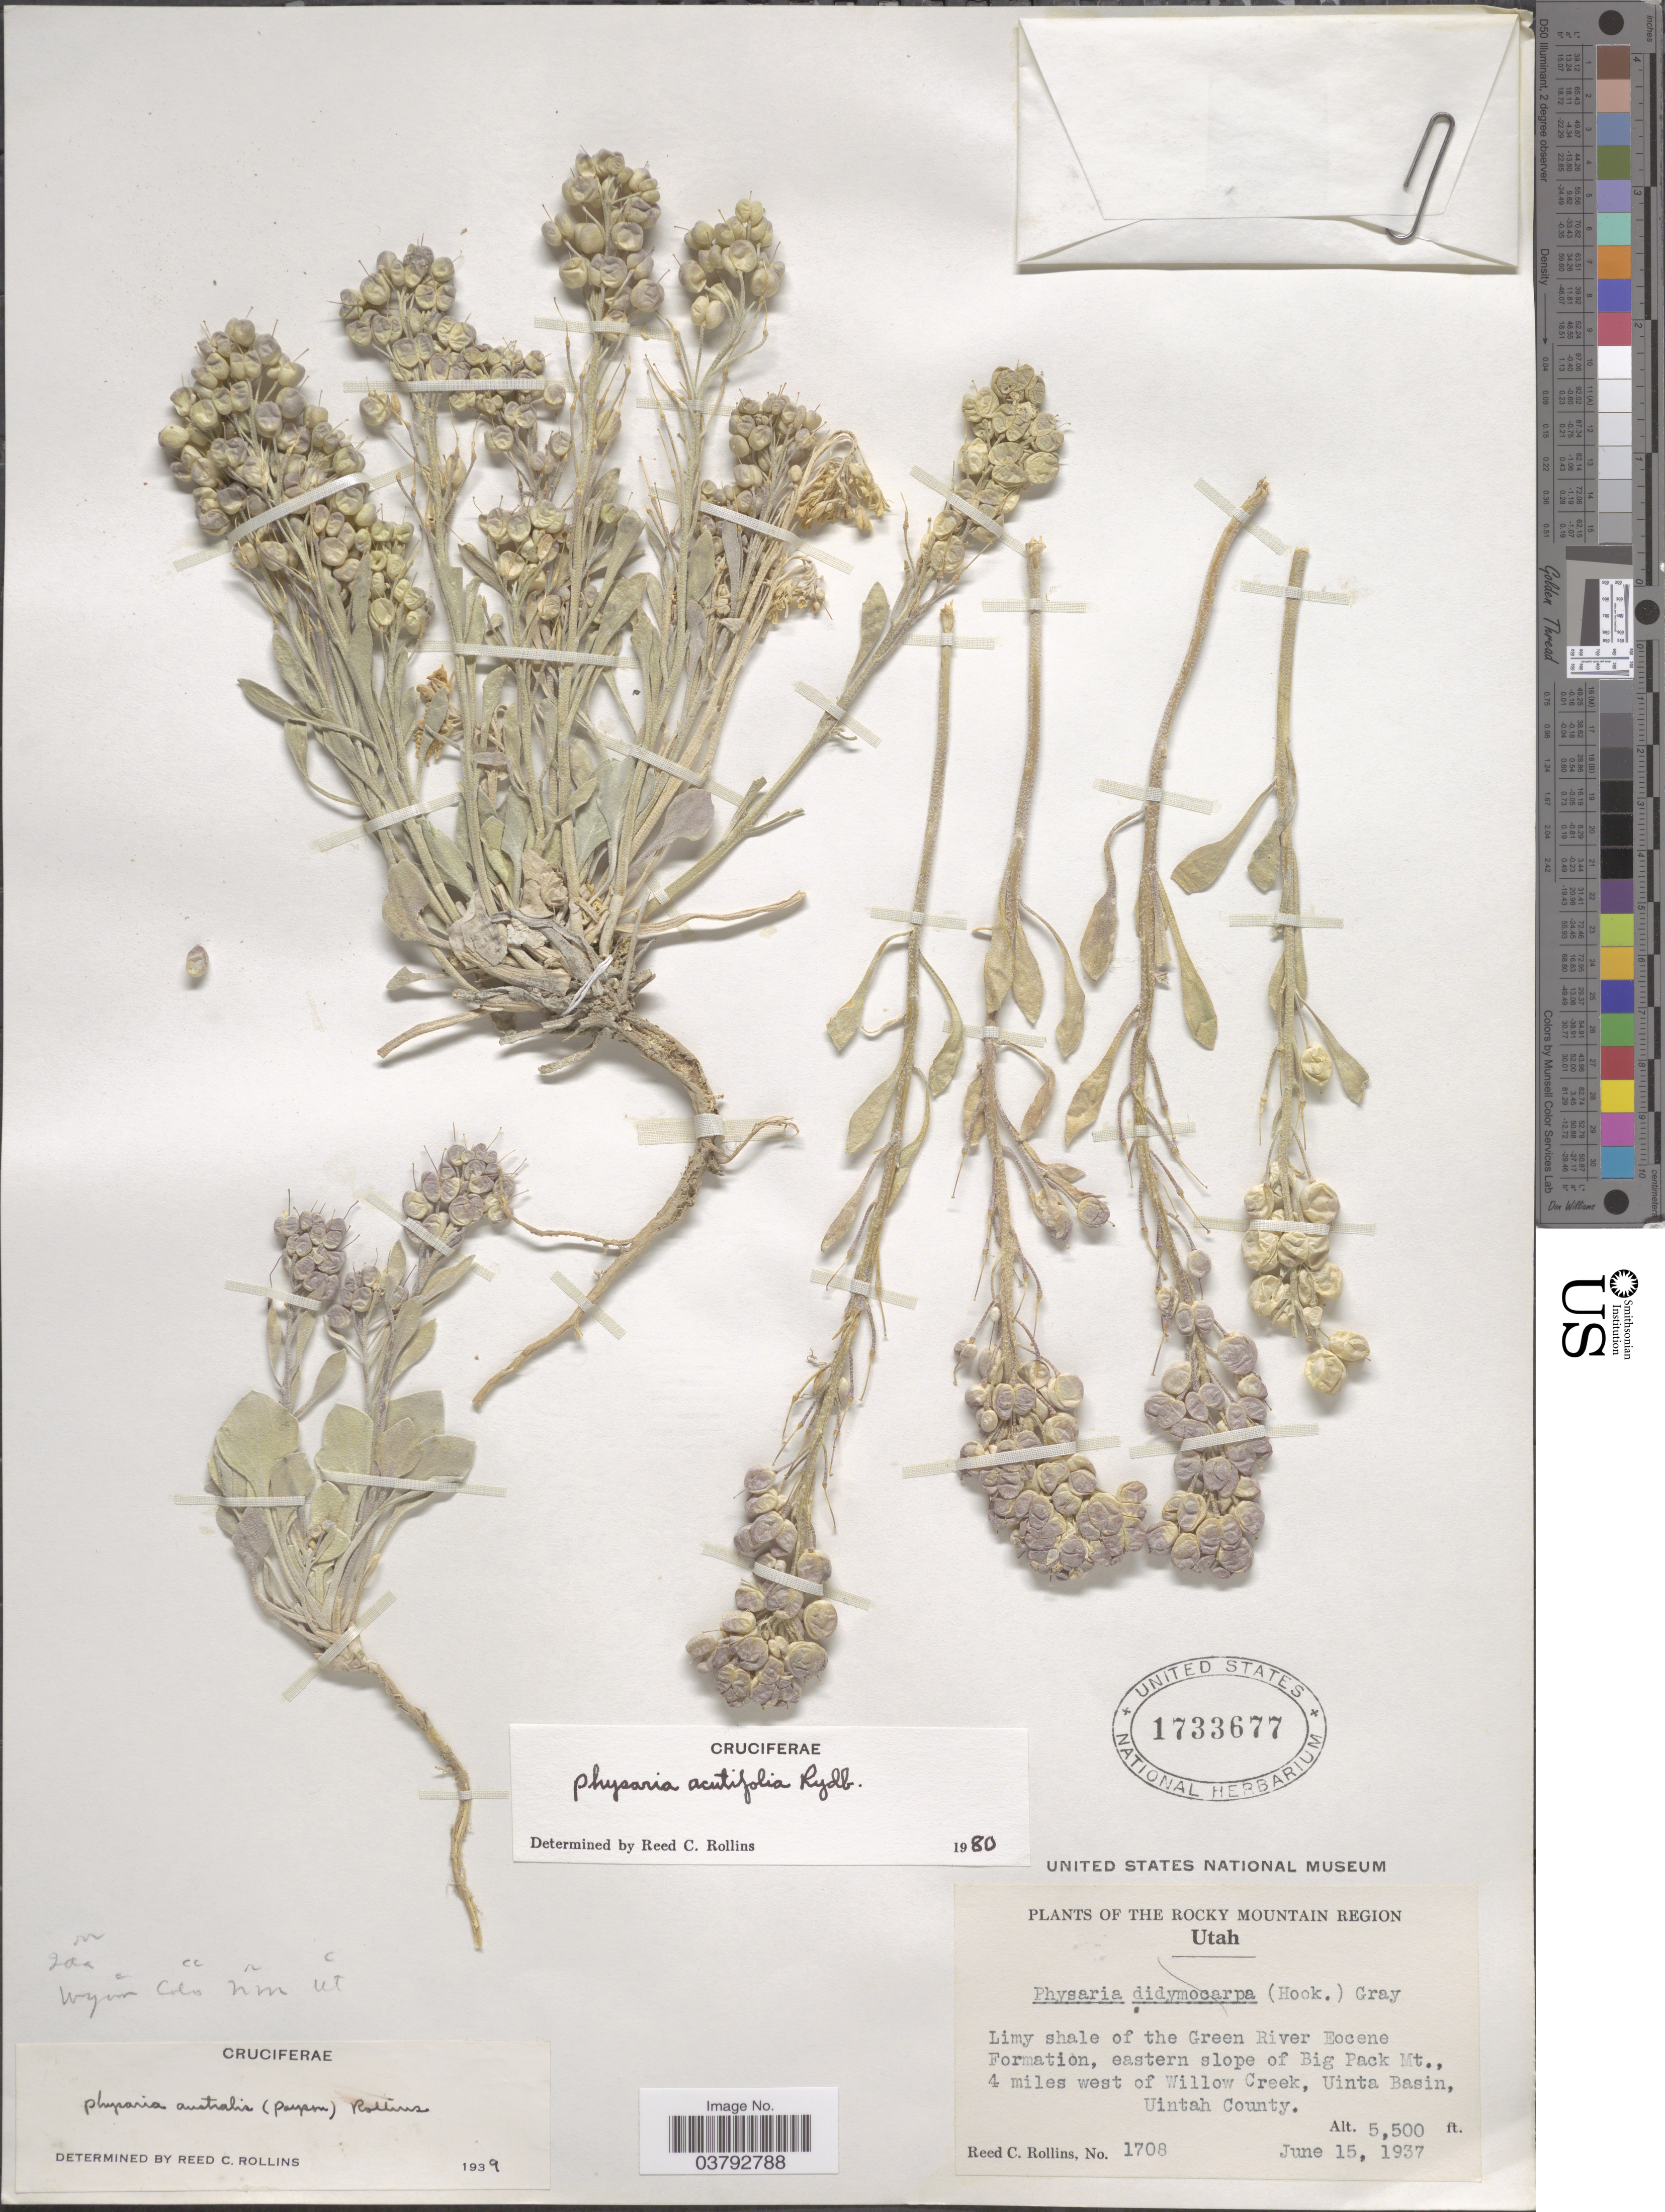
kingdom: Plantae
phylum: Tracheophyta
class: Magnoliopsida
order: Brassicales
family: Brassicaceae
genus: Physaria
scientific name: Physaria acutifolia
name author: Rydb.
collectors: R. C. Rollins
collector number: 1708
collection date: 1937-06-15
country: United States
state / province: Utah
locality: The Rocky Mountain Region. Limy shale of the Green River Eocene Formation, eastern slope of Big Pack Mt., 4 miles west of Willow Creek, Uinta Basin, Uintah County.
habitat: limy shale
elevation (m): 1676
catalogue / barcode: US 1733677